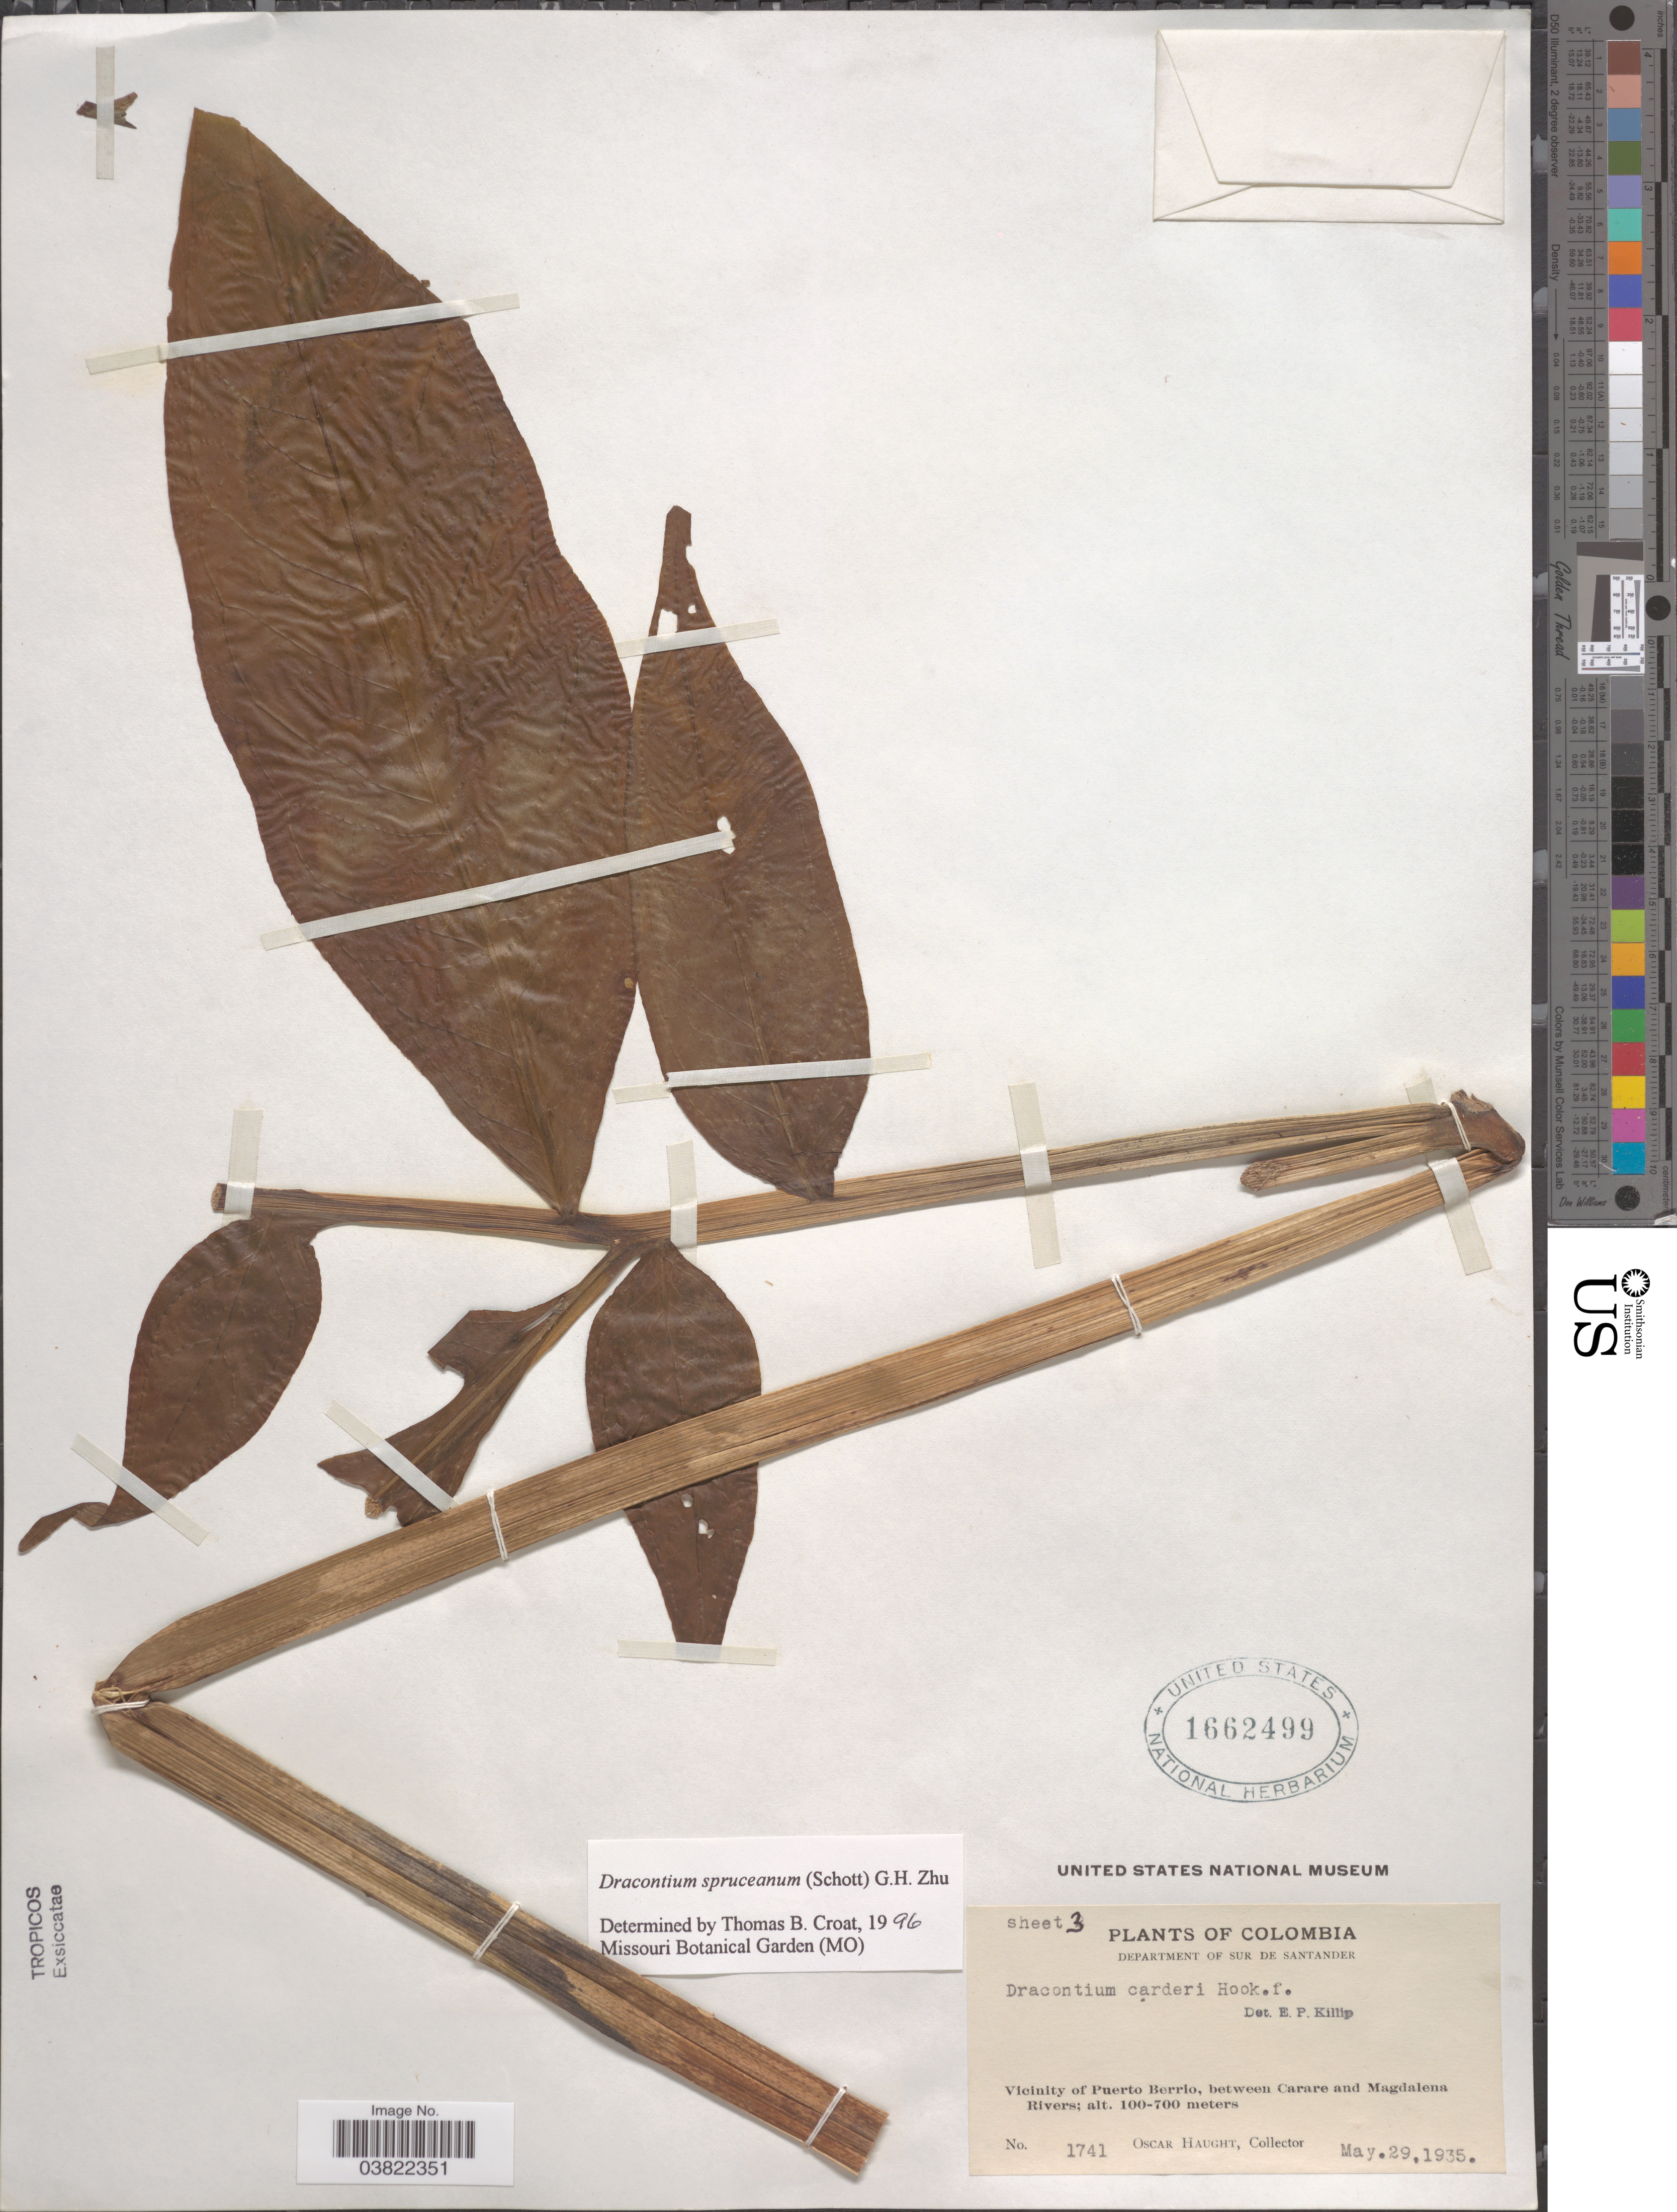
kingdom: Plantae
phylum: Tracheophyta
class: Liliopsida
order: Alismatales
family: Araceae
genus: Dracontium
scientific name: Dracontium spruceanum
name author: (Schott) G.H. Zhu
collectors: O. L. Haught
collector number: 1741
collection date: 1935-05-29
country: Colombia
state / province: Santander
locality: Department of Sur de Santander. Vicinity of Puerto Berrio, between Carare and Magdalena Rivers.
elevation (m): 100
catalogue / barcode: US 1662499